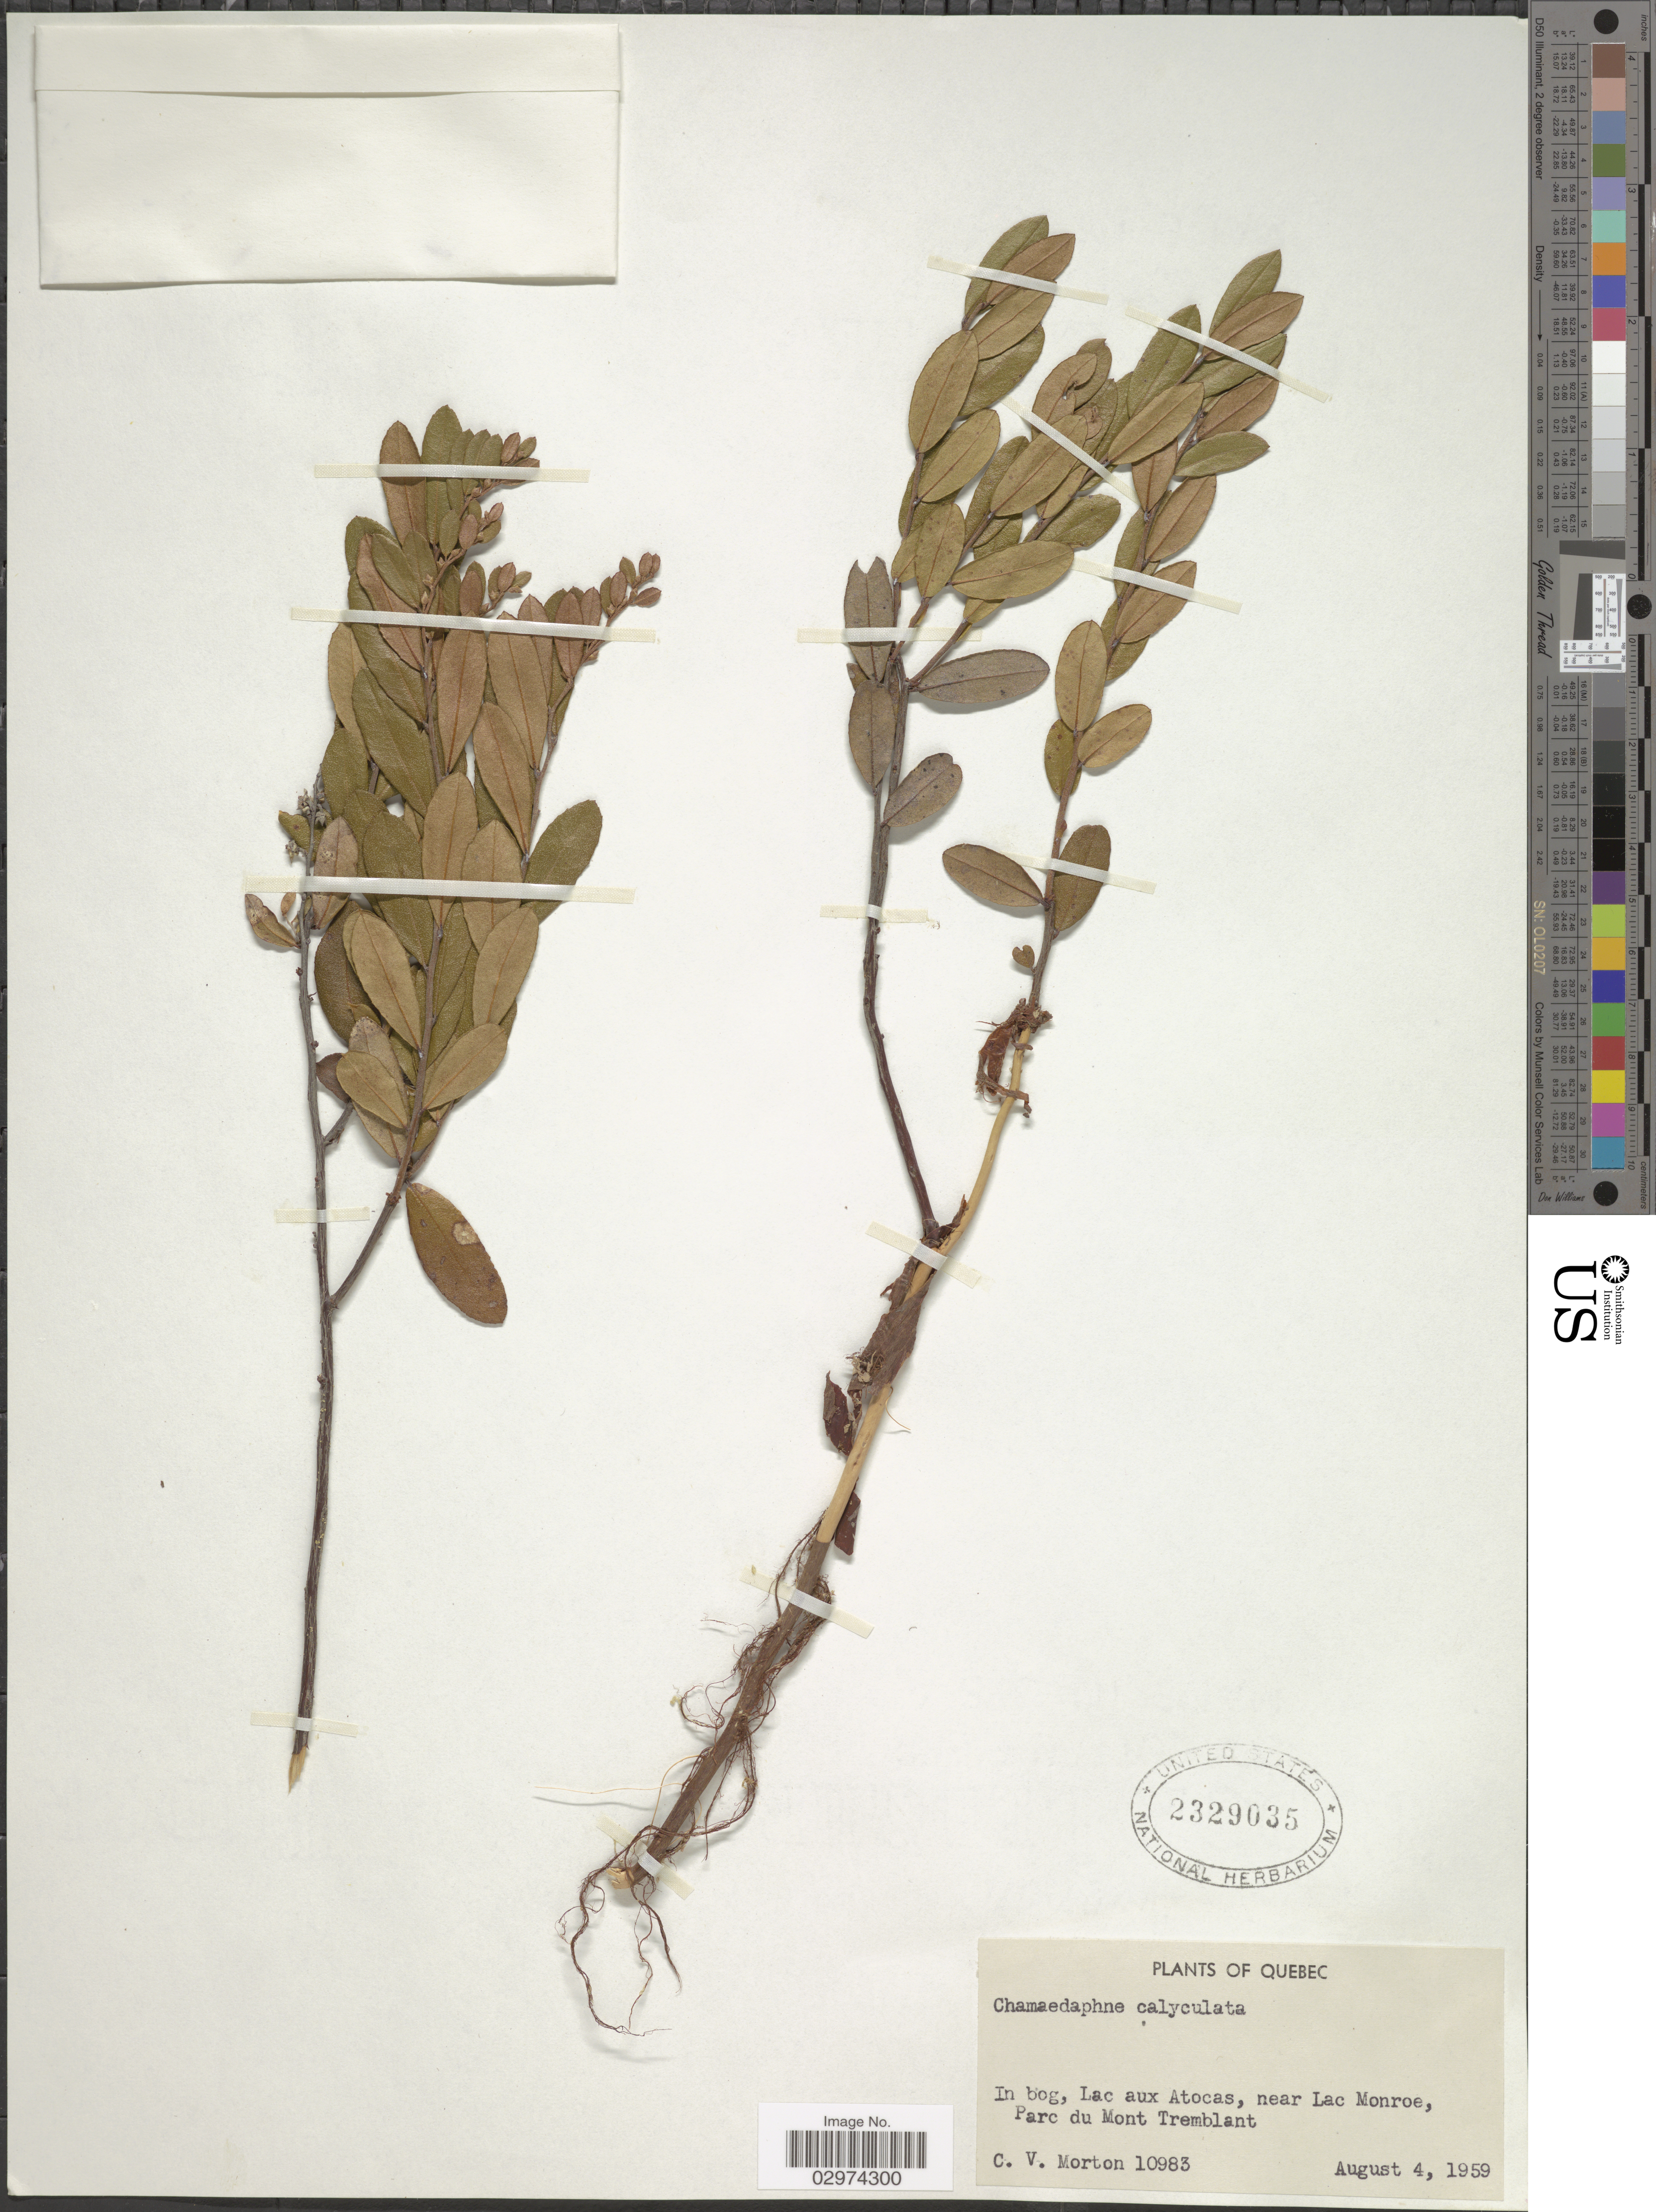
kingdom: Plantae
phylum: Tracheophyta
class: Magnoliopsida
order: Ericales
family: Ericaceae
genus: Chamaedaphne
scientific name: Chamaedaphne calyculata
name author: (L.) Moench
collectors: C. V. Morton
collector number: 10983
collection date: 1959-08-04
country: Canada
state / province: Quebec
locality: In bog, Lac aux Atocas, near Lac Monroe, Parc du Mont Tremblant.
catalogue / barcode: US 2329035